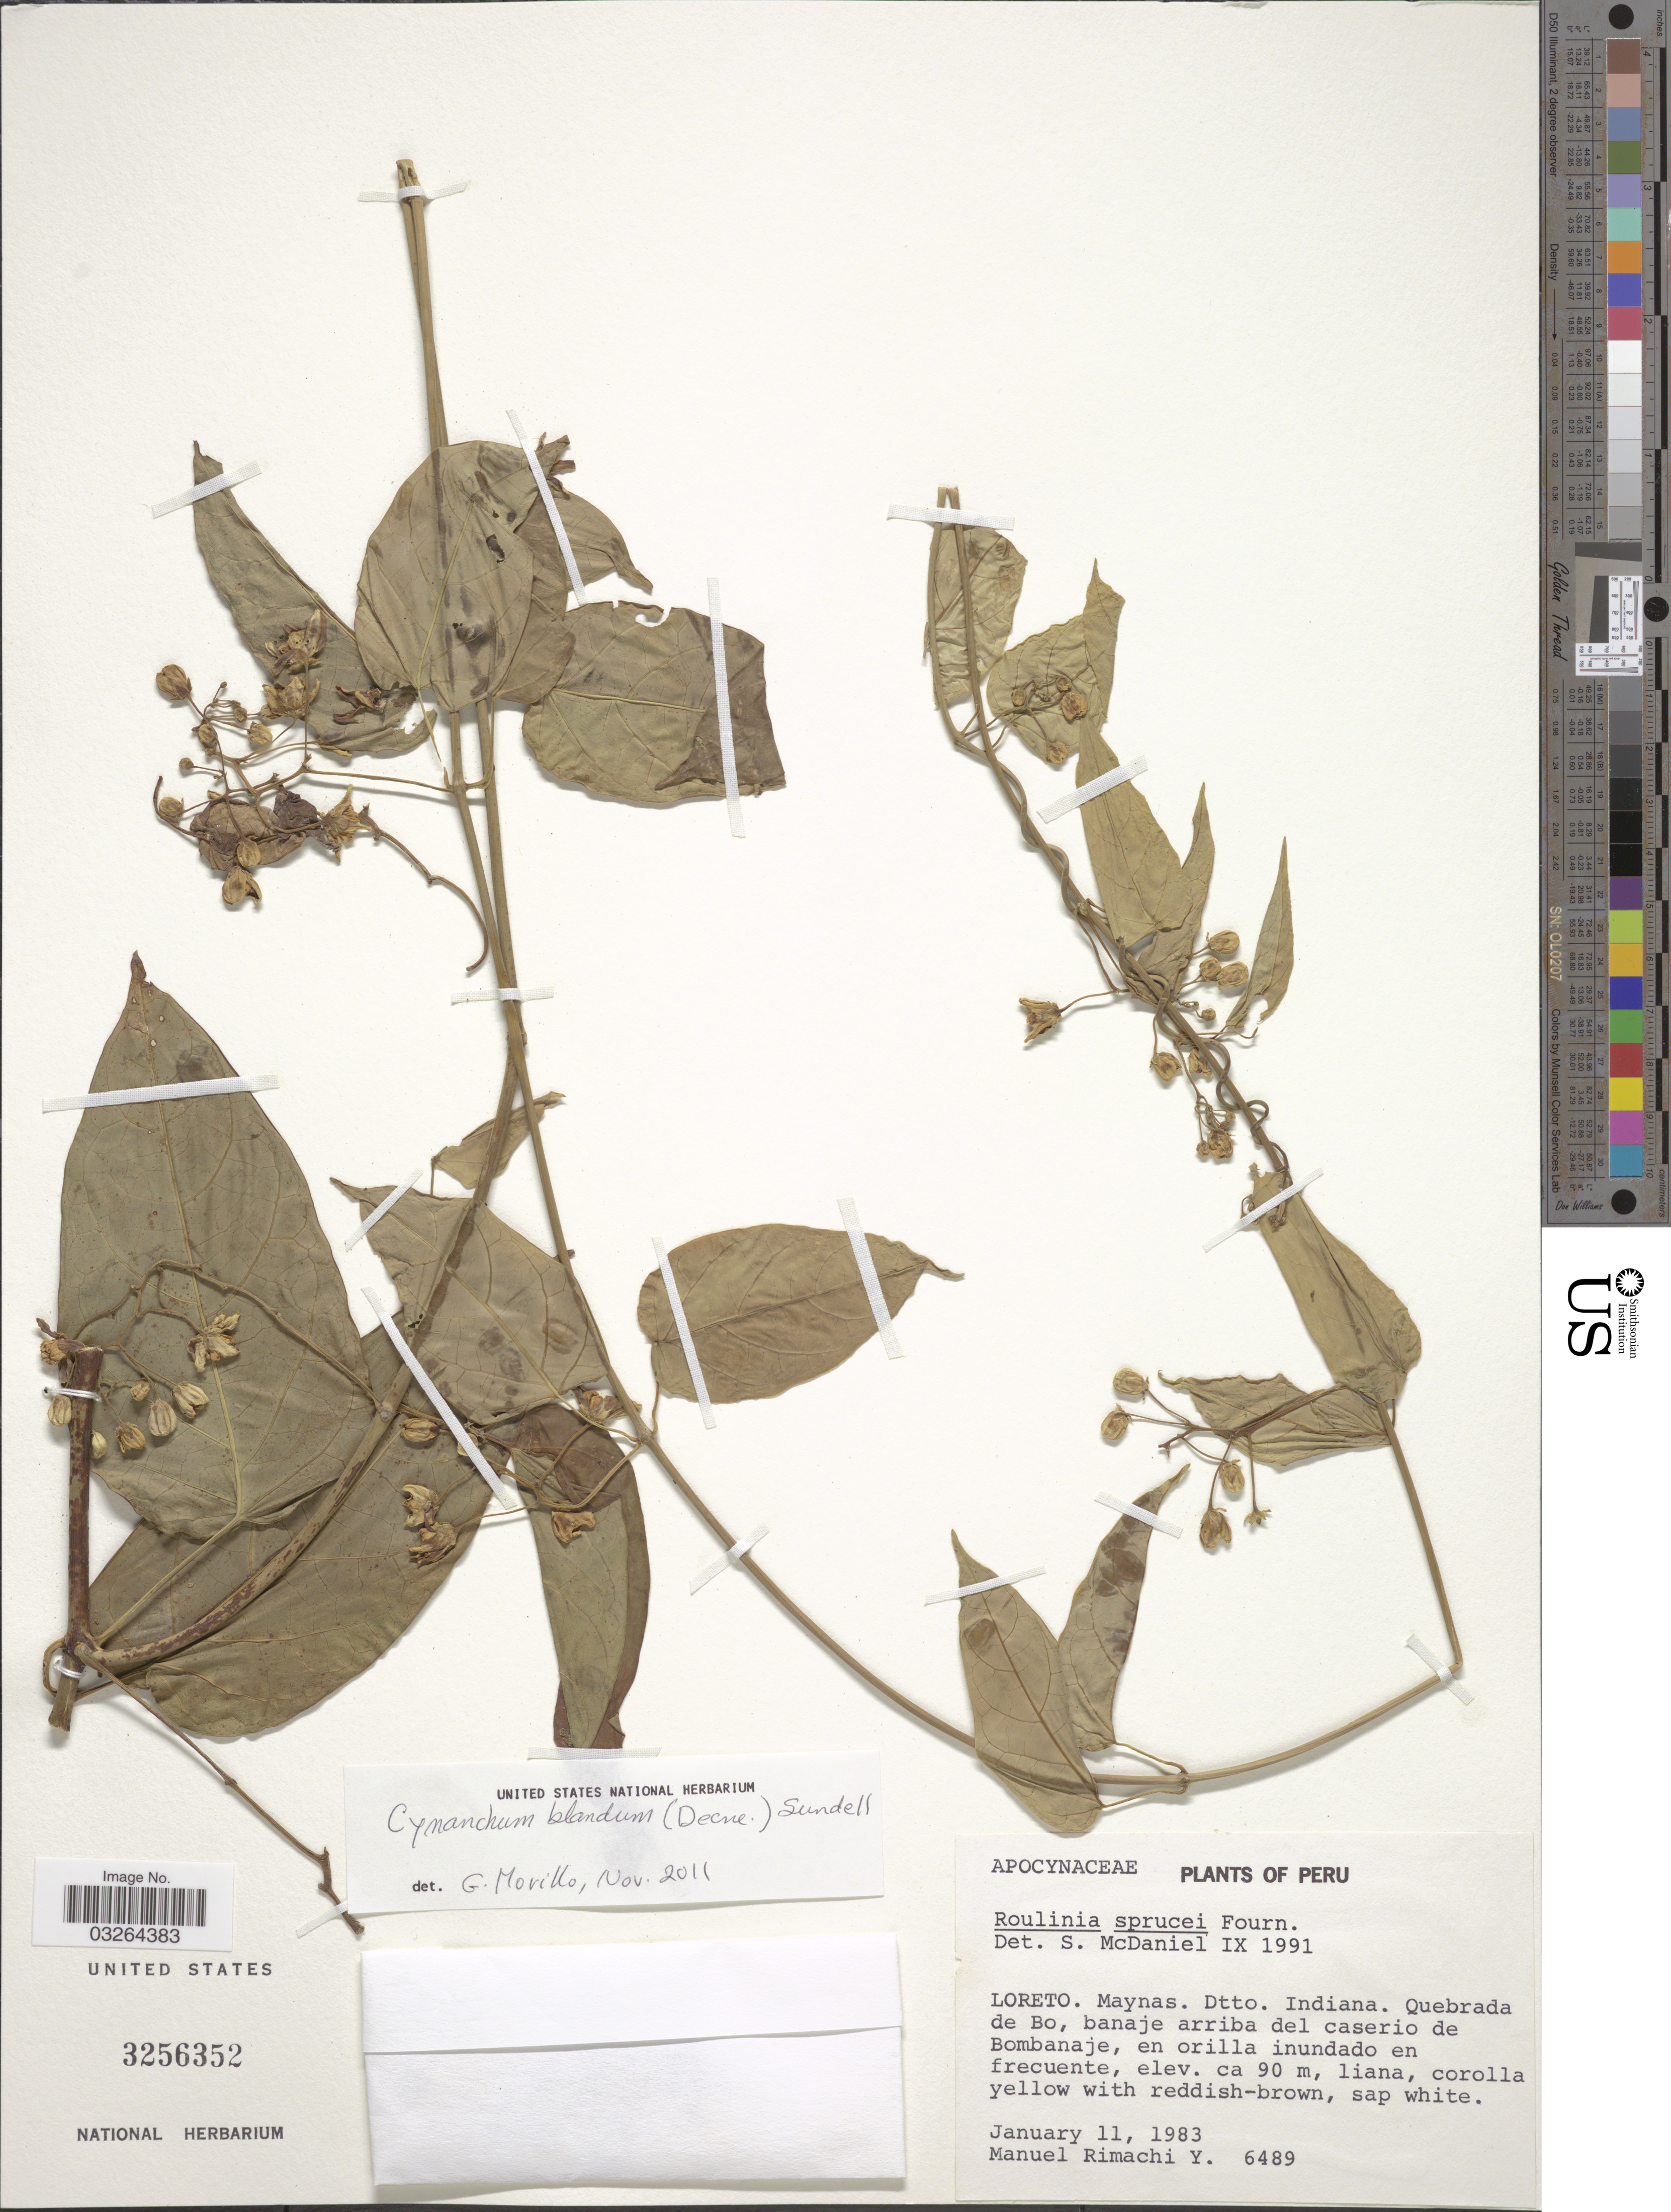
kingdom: Plantae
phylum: Tracheophyta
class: Magnoliopsida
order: Gentianales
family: Apocynaceae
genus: Cynanchum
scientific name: Cynanchum blandum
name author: (Decne.) Sundell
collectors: M. Rimachi Y.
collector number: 6489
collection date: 1983-01-11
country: Peru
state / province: Loreto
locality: Maynas. Dtto. Indiana. Quebrada de Bo, banaje arriba del caserio de Bombanaje.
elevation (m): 90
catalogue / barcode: US 3256352